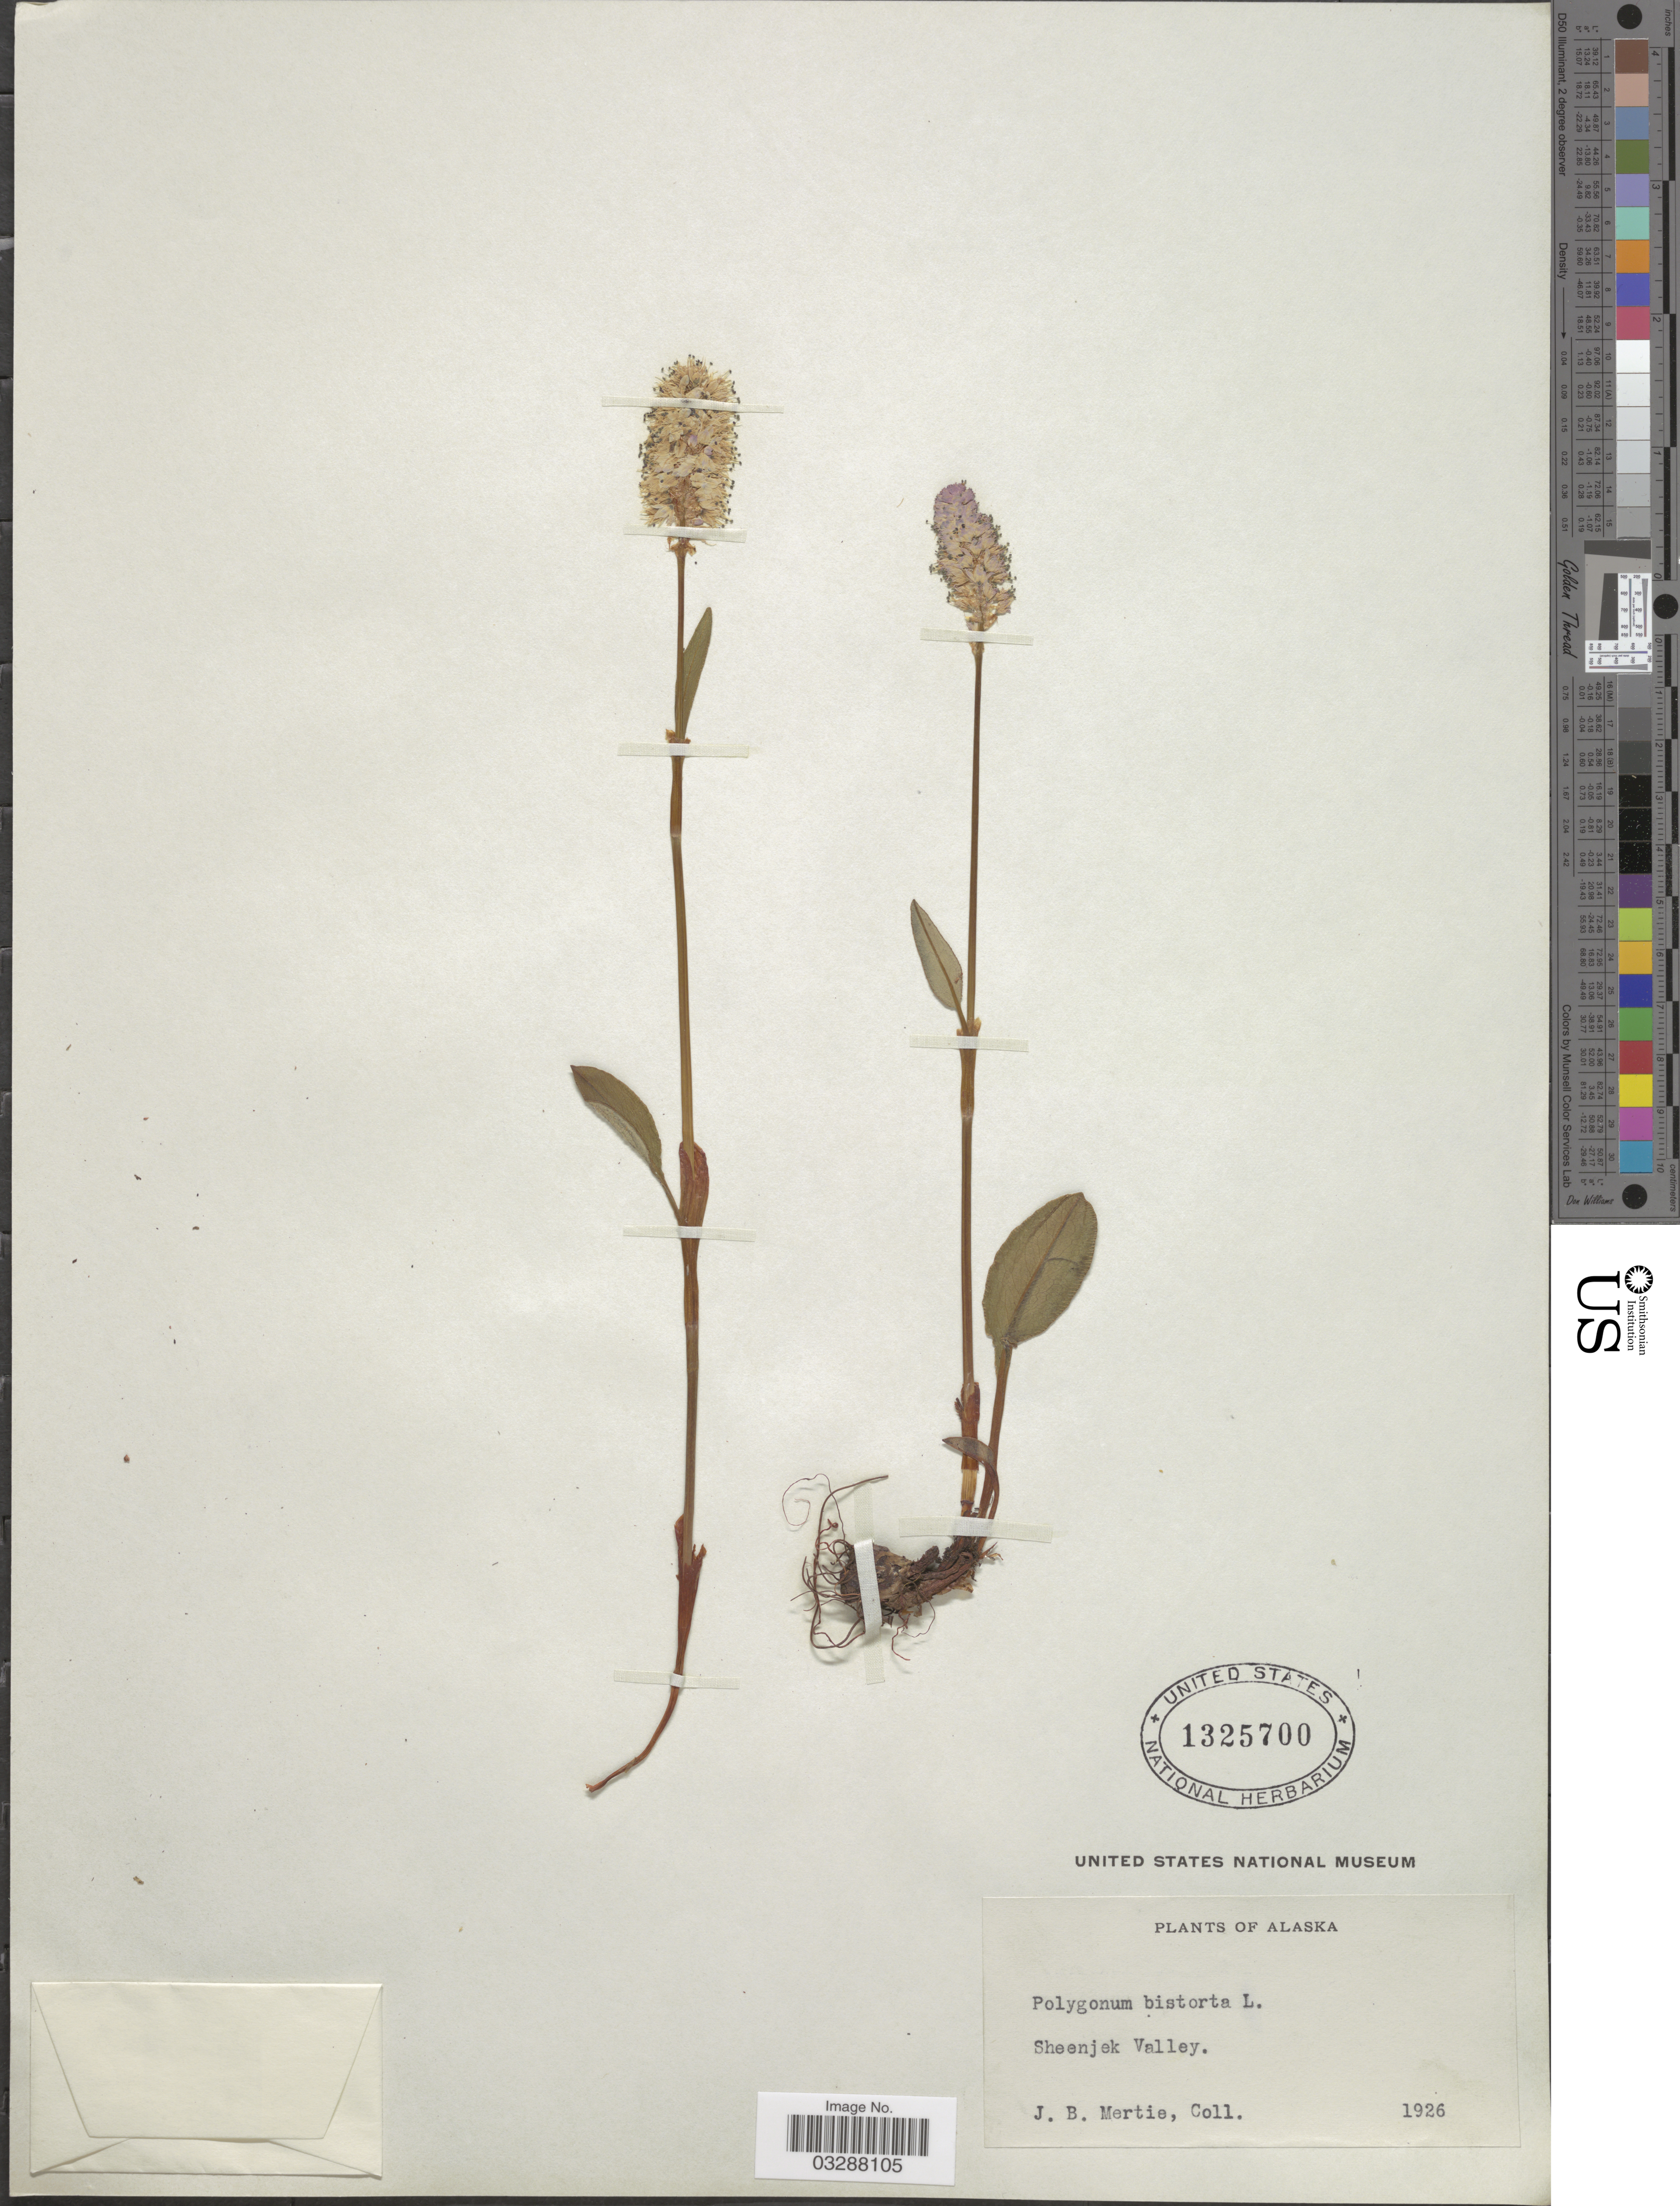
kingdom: Plantae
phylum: Tracheophyta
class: Magnoliopsida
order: Caryophyllales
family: Polygonaceae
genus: Bistorta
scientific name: Bistorta plumosa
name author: (Small) Greene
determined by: Strong, Mark T., (BOT), Smithsonian Institution - National Museum of Natural History (UNITED STATES)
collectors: J. Mertie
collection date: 1926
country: United States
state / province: Alaska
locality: Sheenjek Valley.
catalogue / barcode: US 1325700